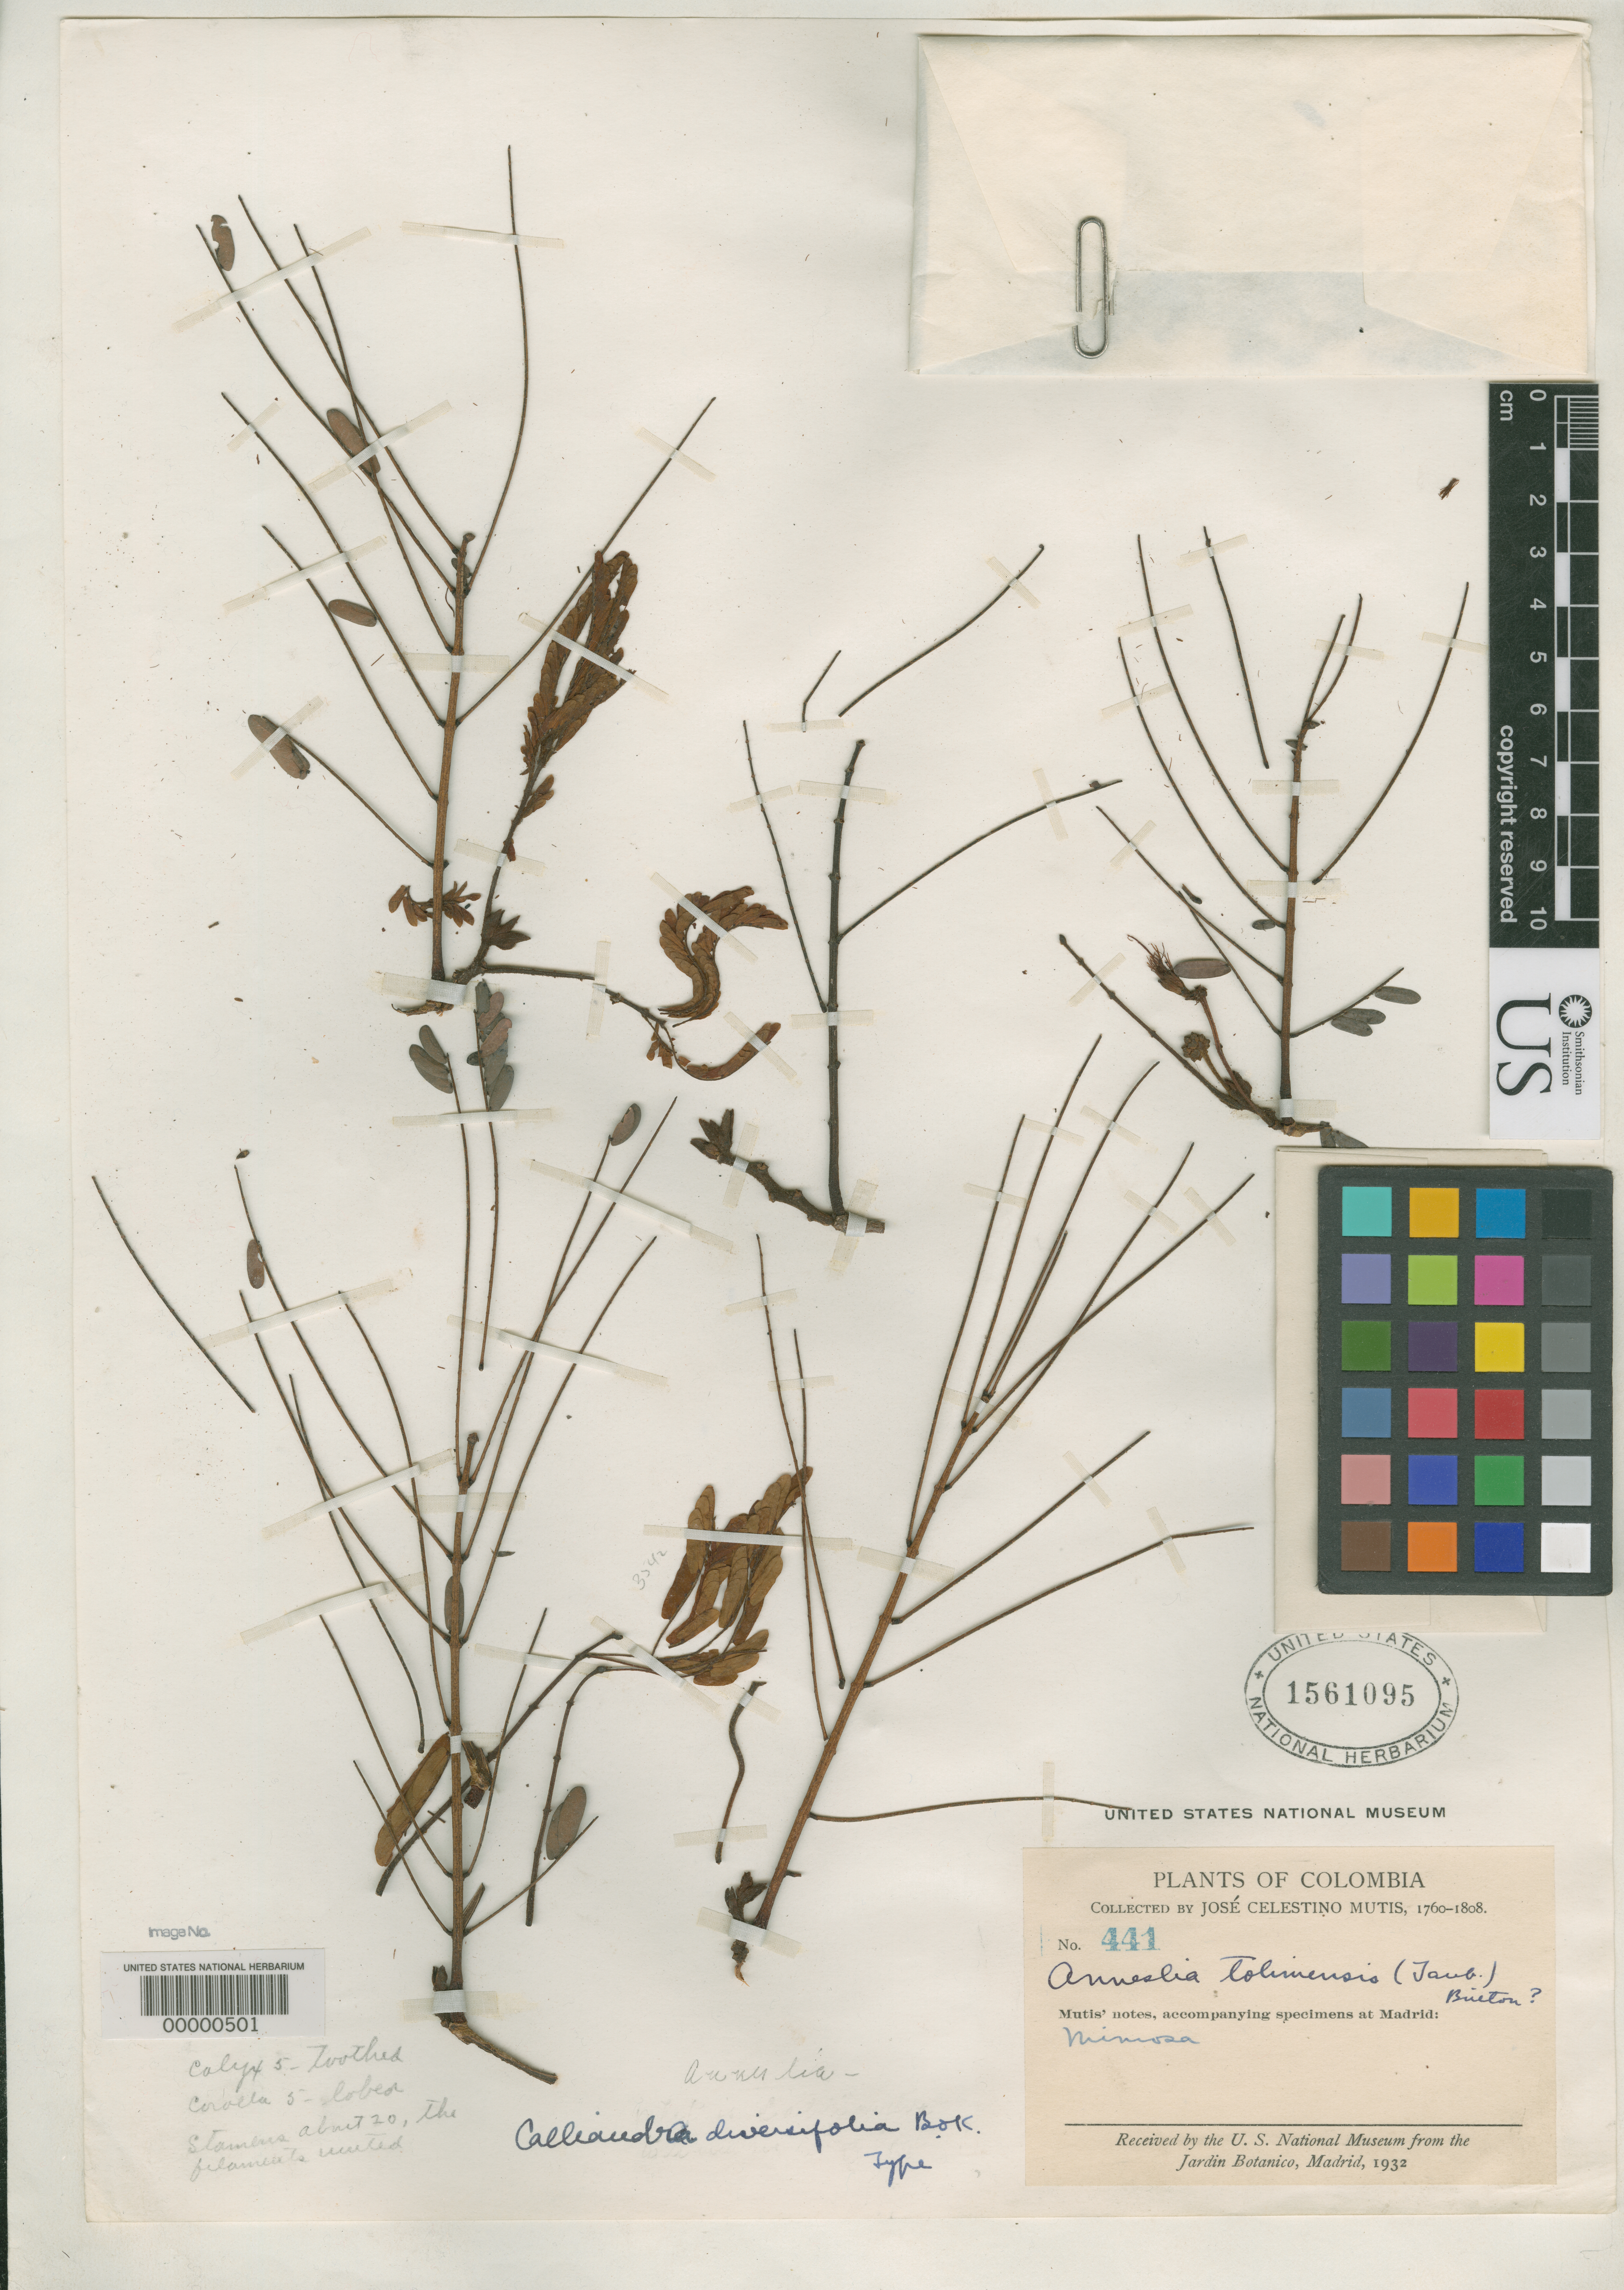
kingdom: Plantae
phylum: Tracheophyta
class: Magnoliopsida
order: Fabales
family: Fabaceae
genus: Calliandra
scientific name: Calliandra diversifolia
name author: Britton & Killip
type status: Holotype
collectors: J. C. B. Mutis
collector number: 441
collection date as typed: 1760 to -- --- 1808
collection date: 1760/1808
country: Colombia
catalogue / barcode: US 1561095